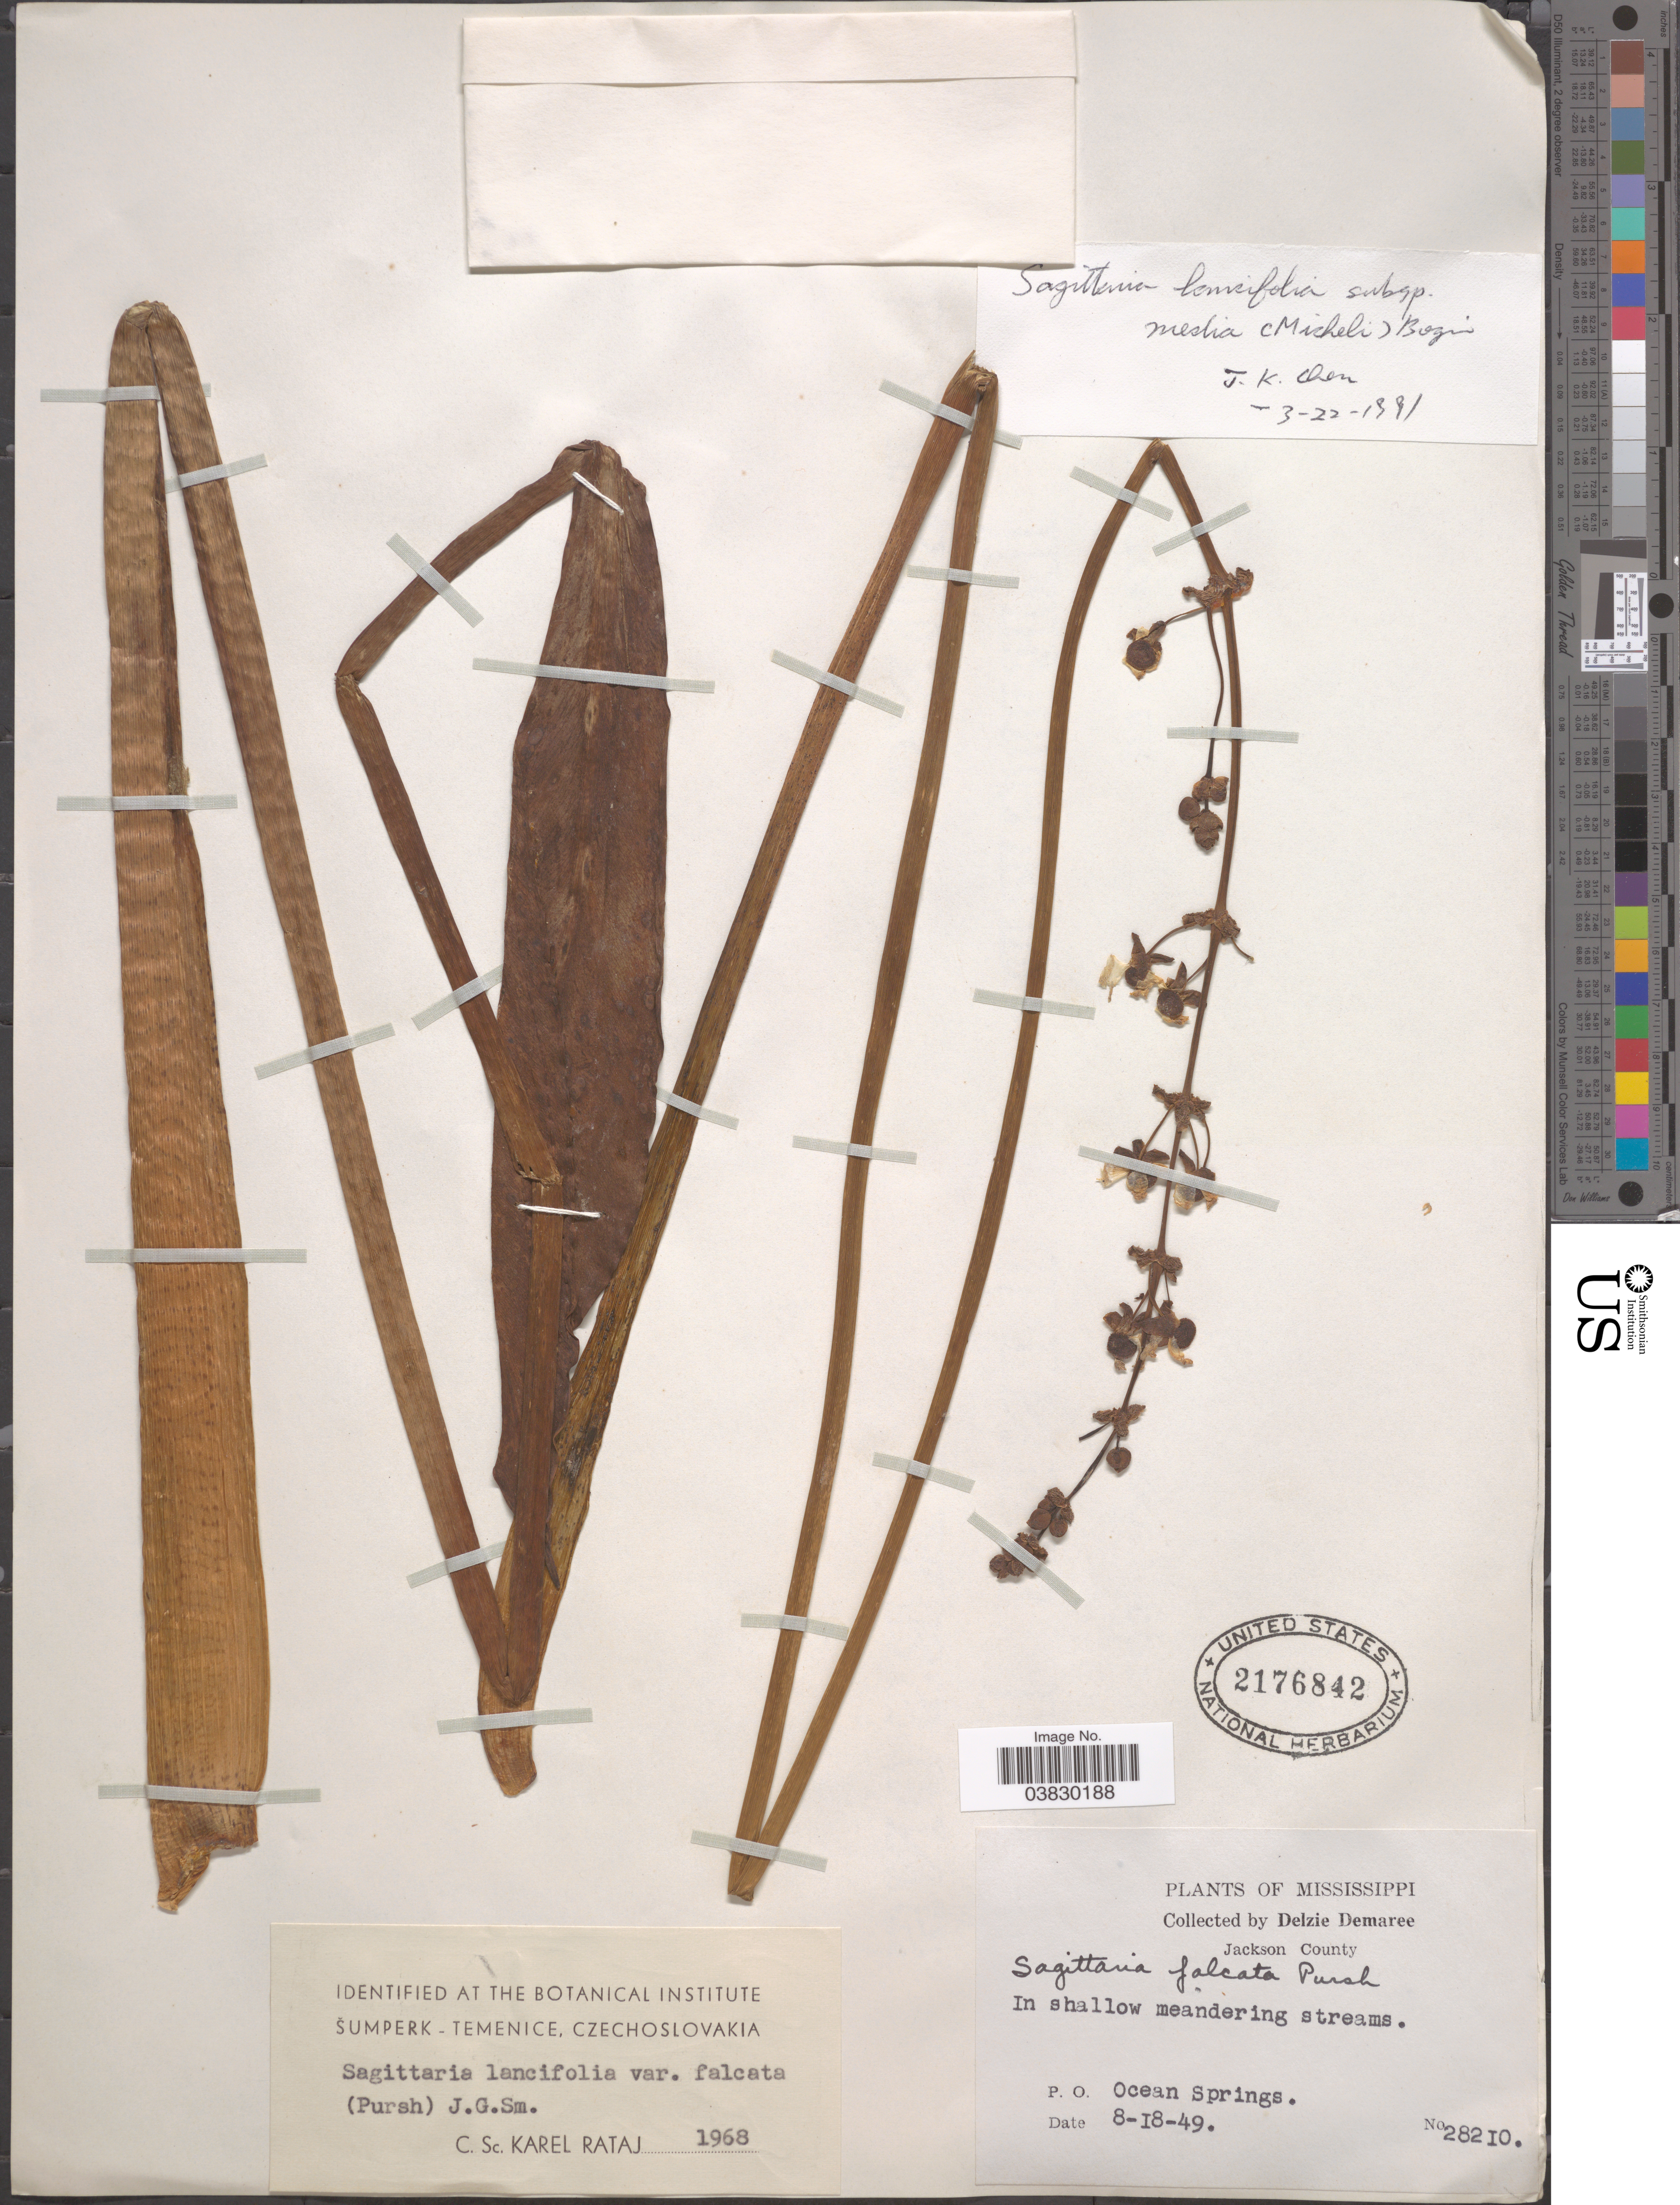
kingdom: Plantae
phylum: Tracheophyta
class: Liliopsida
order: Alismatales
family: Alismataceae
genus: Sagittaria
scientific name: Sagittaria lancifolia subsp. media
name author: (Micheli) Bogin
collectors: D. Demaree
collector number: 28210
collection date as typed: Transcribed d/m/y: 18/8/49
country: United States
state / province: Mississippi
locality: Jackson County. P. O. Ocean Springs.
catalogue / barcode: US 2176842